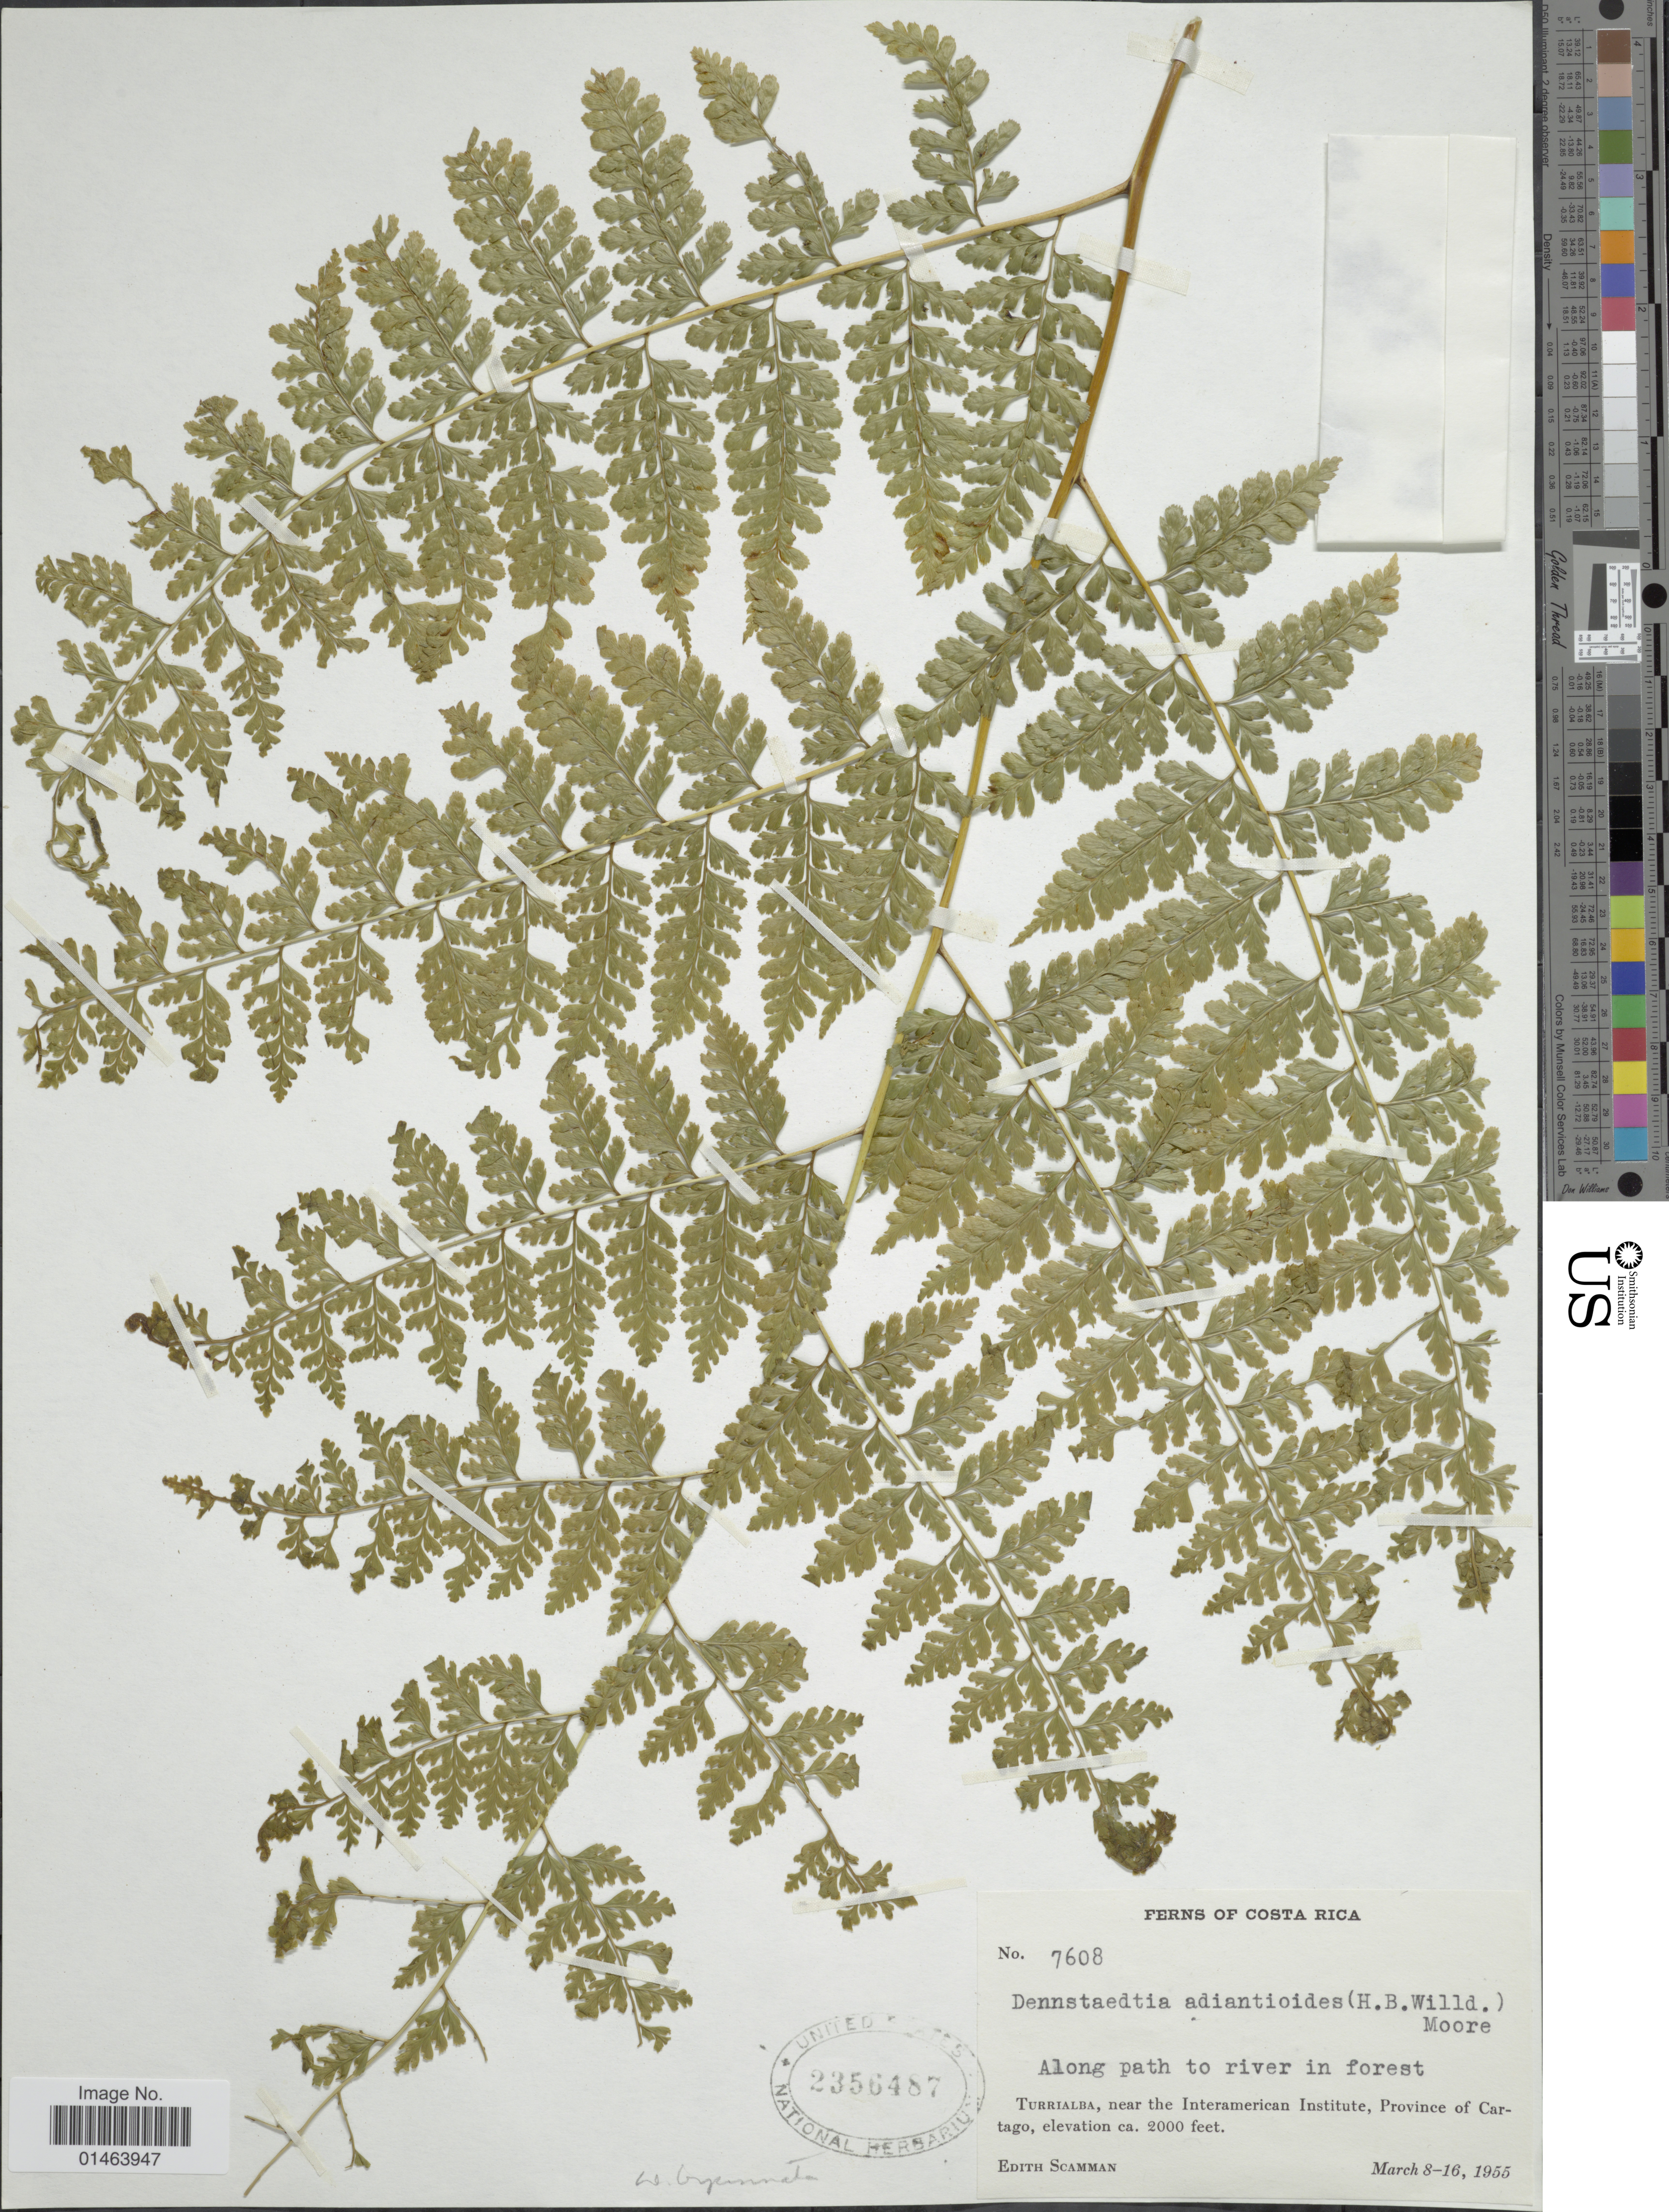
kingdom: Plantae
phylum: Tracheophyta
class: Polypodiopsida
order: Polypodiales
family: Dennstaedtiaceae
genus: Dennstaedtia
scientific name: Dennstaedtia bipinnata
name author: (Cav.) Maxon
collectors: E. Scamman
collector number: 7608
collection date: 1955-03-08/1955-03-16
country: Costa Rica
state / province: Cartago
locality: Costa Rica, Cartago, near the Interamerican Institute.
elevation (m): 610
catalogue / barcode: US 2356487